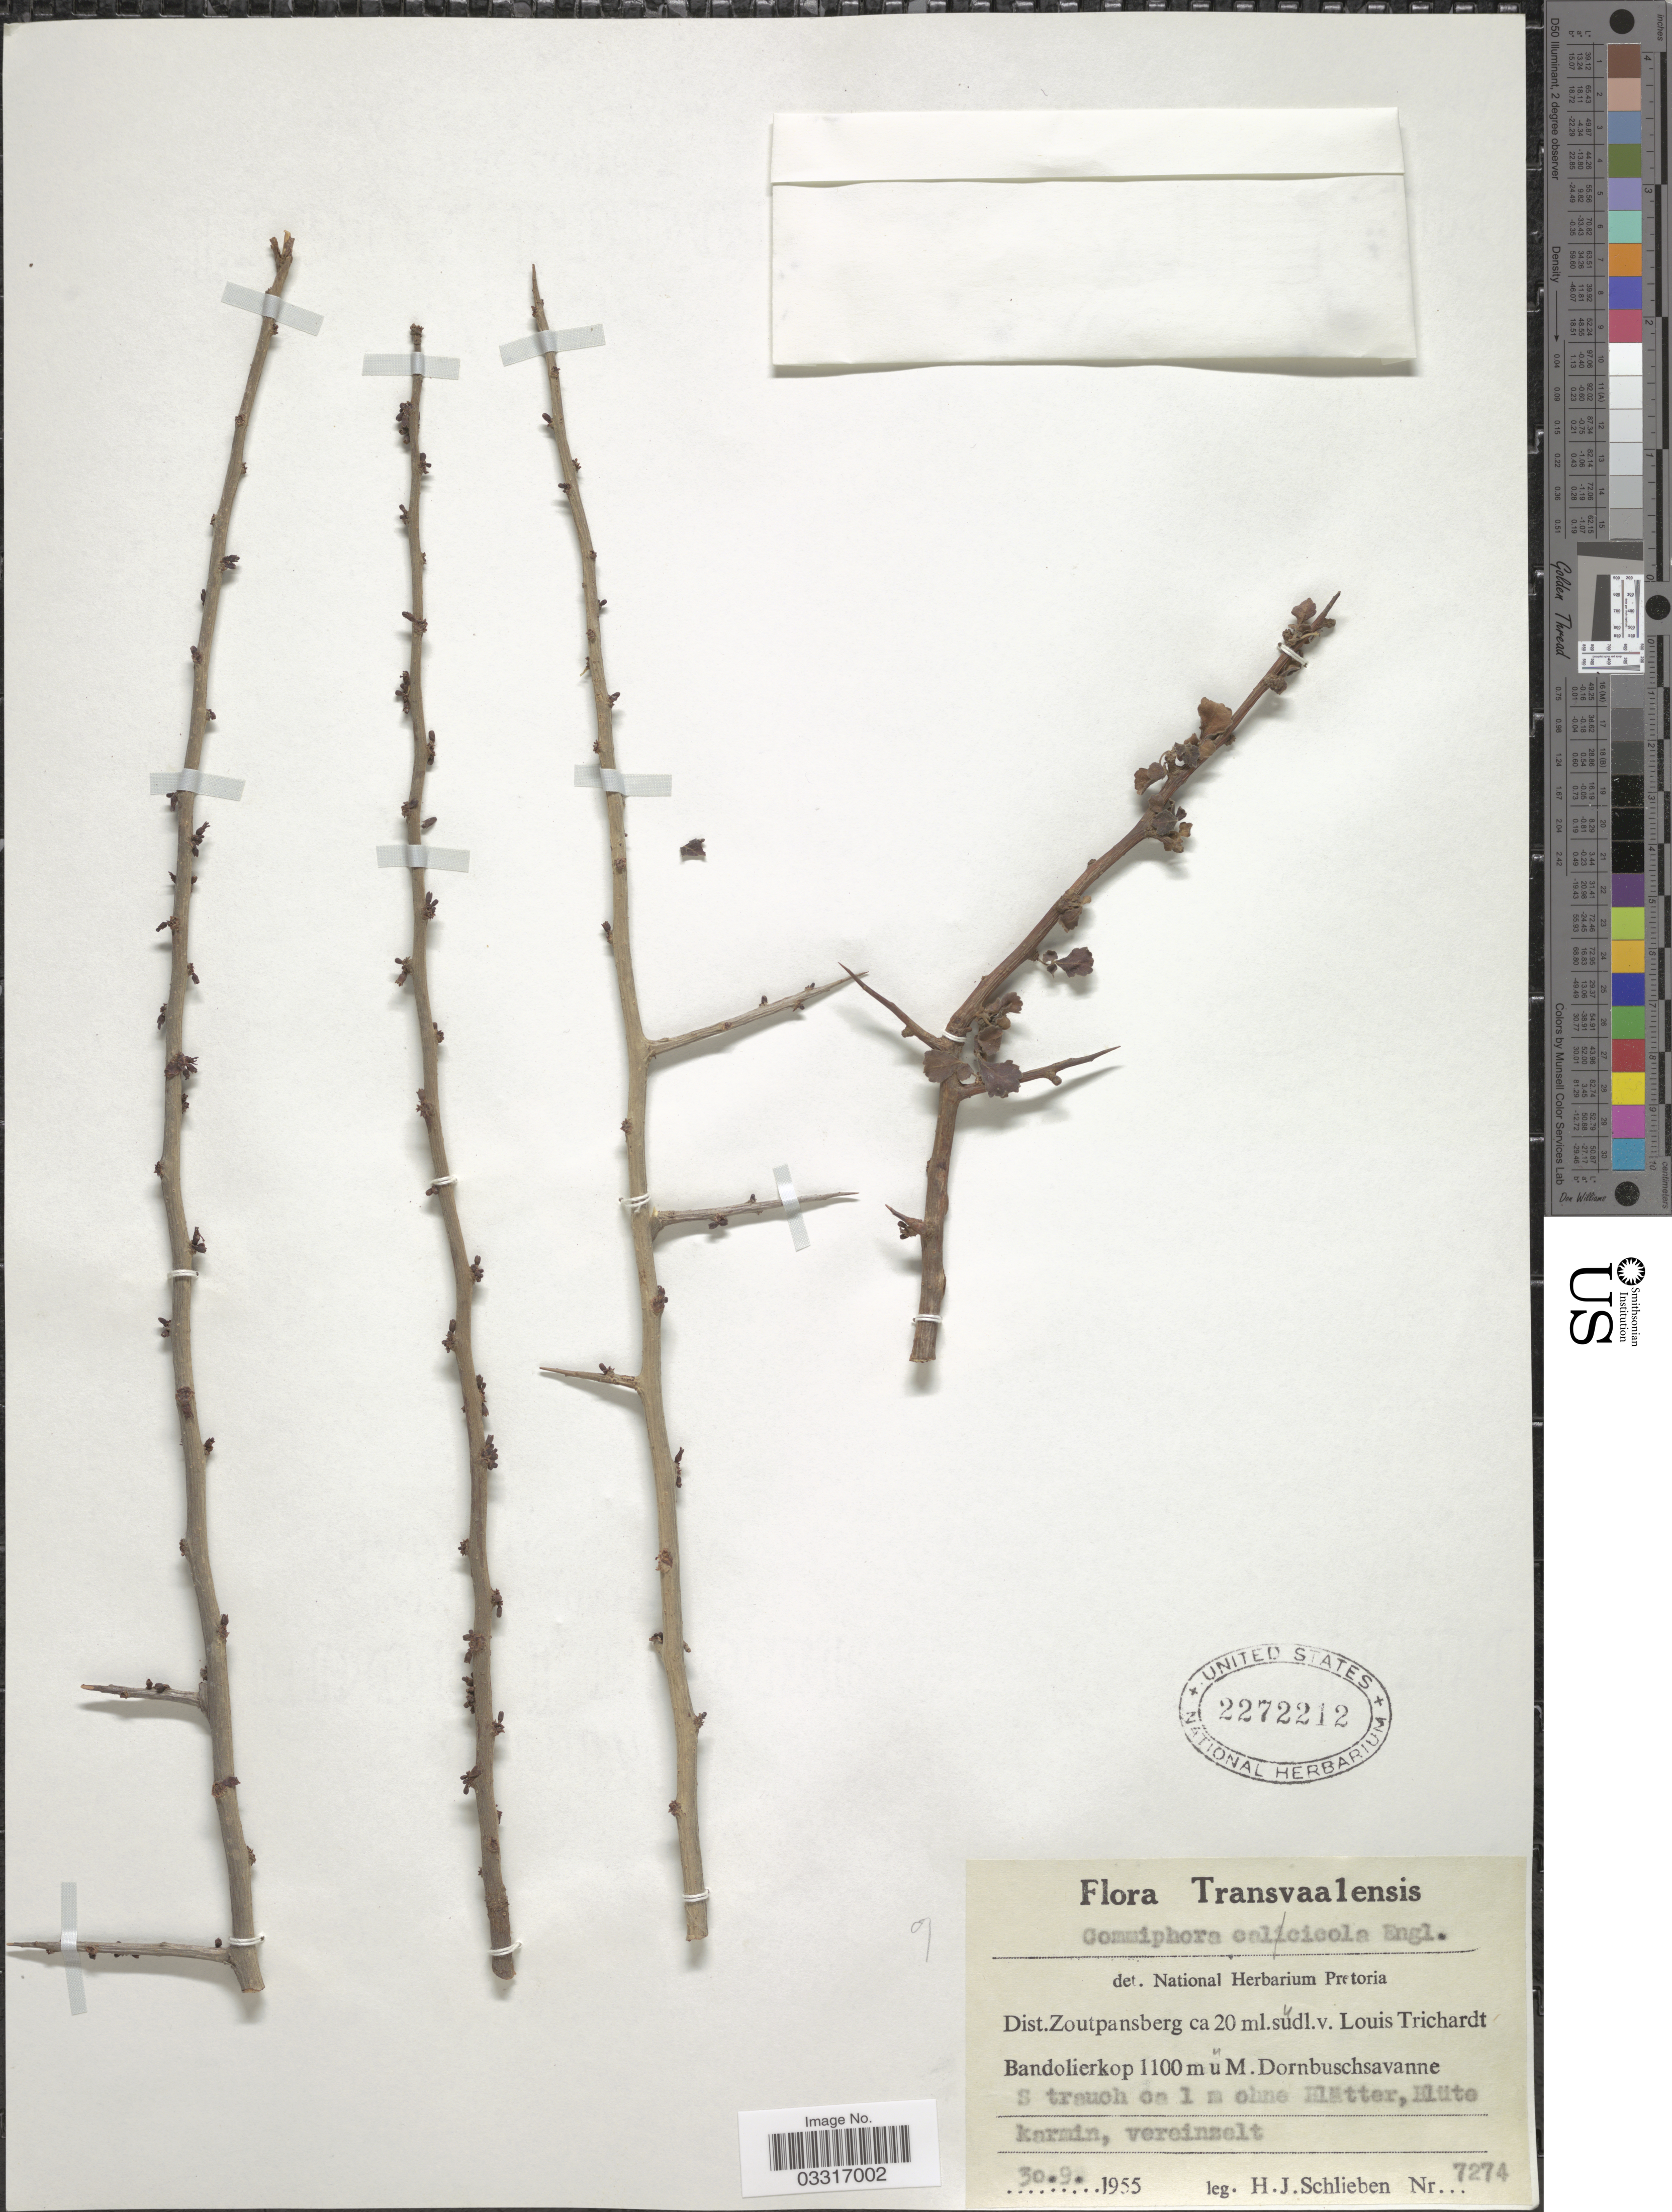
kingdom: Plantae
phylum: Tracheophyta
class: Magnoliopsida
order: Sapindales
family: Burseraceae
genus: Commiphora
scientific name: Commiphora calciicola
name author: Engl.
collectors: H. J. Schlieben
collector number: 7274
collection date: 1955-09-30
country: South Africa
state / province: Limpopo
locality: Transvaalensis. Dist. Zoutpansberg ca 20 ml. südl. v. Louis Trichardt Bandolierkop.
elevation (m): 1100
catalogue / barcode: US 2272212